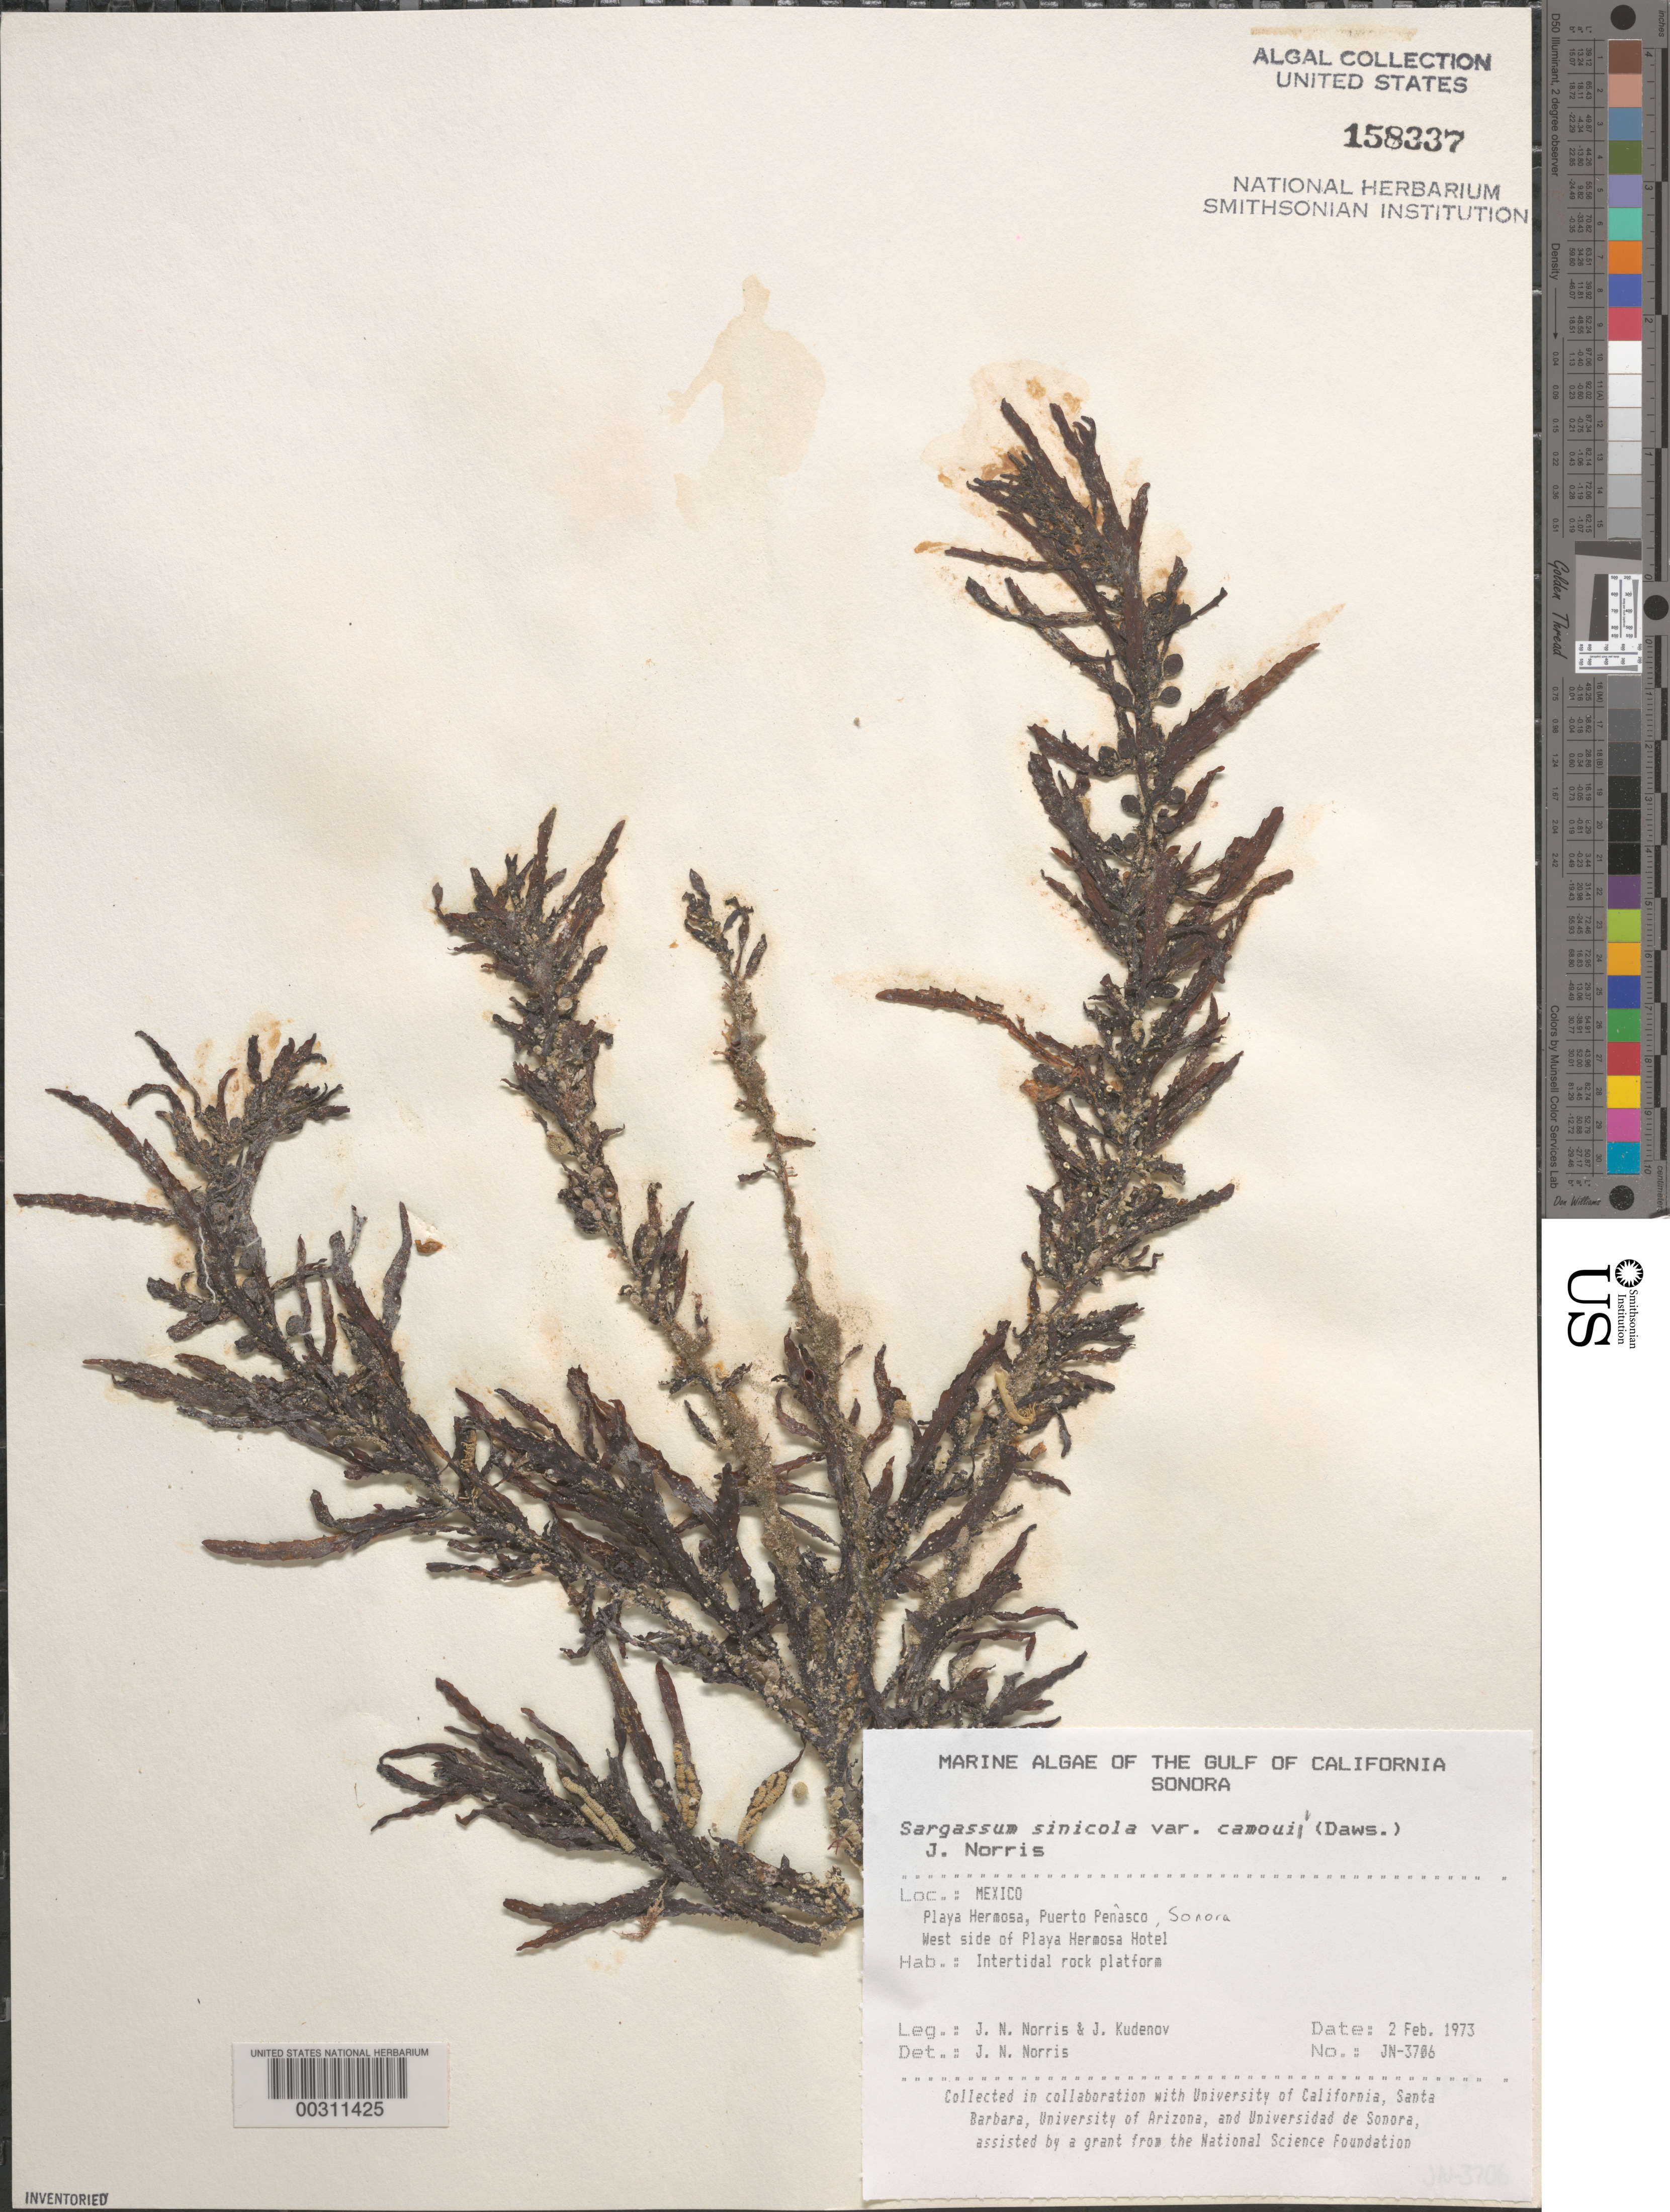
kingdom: Chromista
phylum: Ochrophyta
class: Phaeophyceae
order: Fucales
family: Sargassaceae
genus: Sargassum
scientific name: Sargassum sinicola var. camouii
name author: (E.Y. Dawson) J.N. Norris & Yensen in McCourt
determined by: Norris, James N.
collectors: J. N. Norris & J. Kudenov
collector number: JN-3706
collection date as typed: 02 Feb 1973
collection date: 1973-02-02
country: Mexico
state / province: Sonora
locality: Playa Hermosa, Puerto Penasco, Playa Hermosa Hotel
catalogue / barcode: US 158337